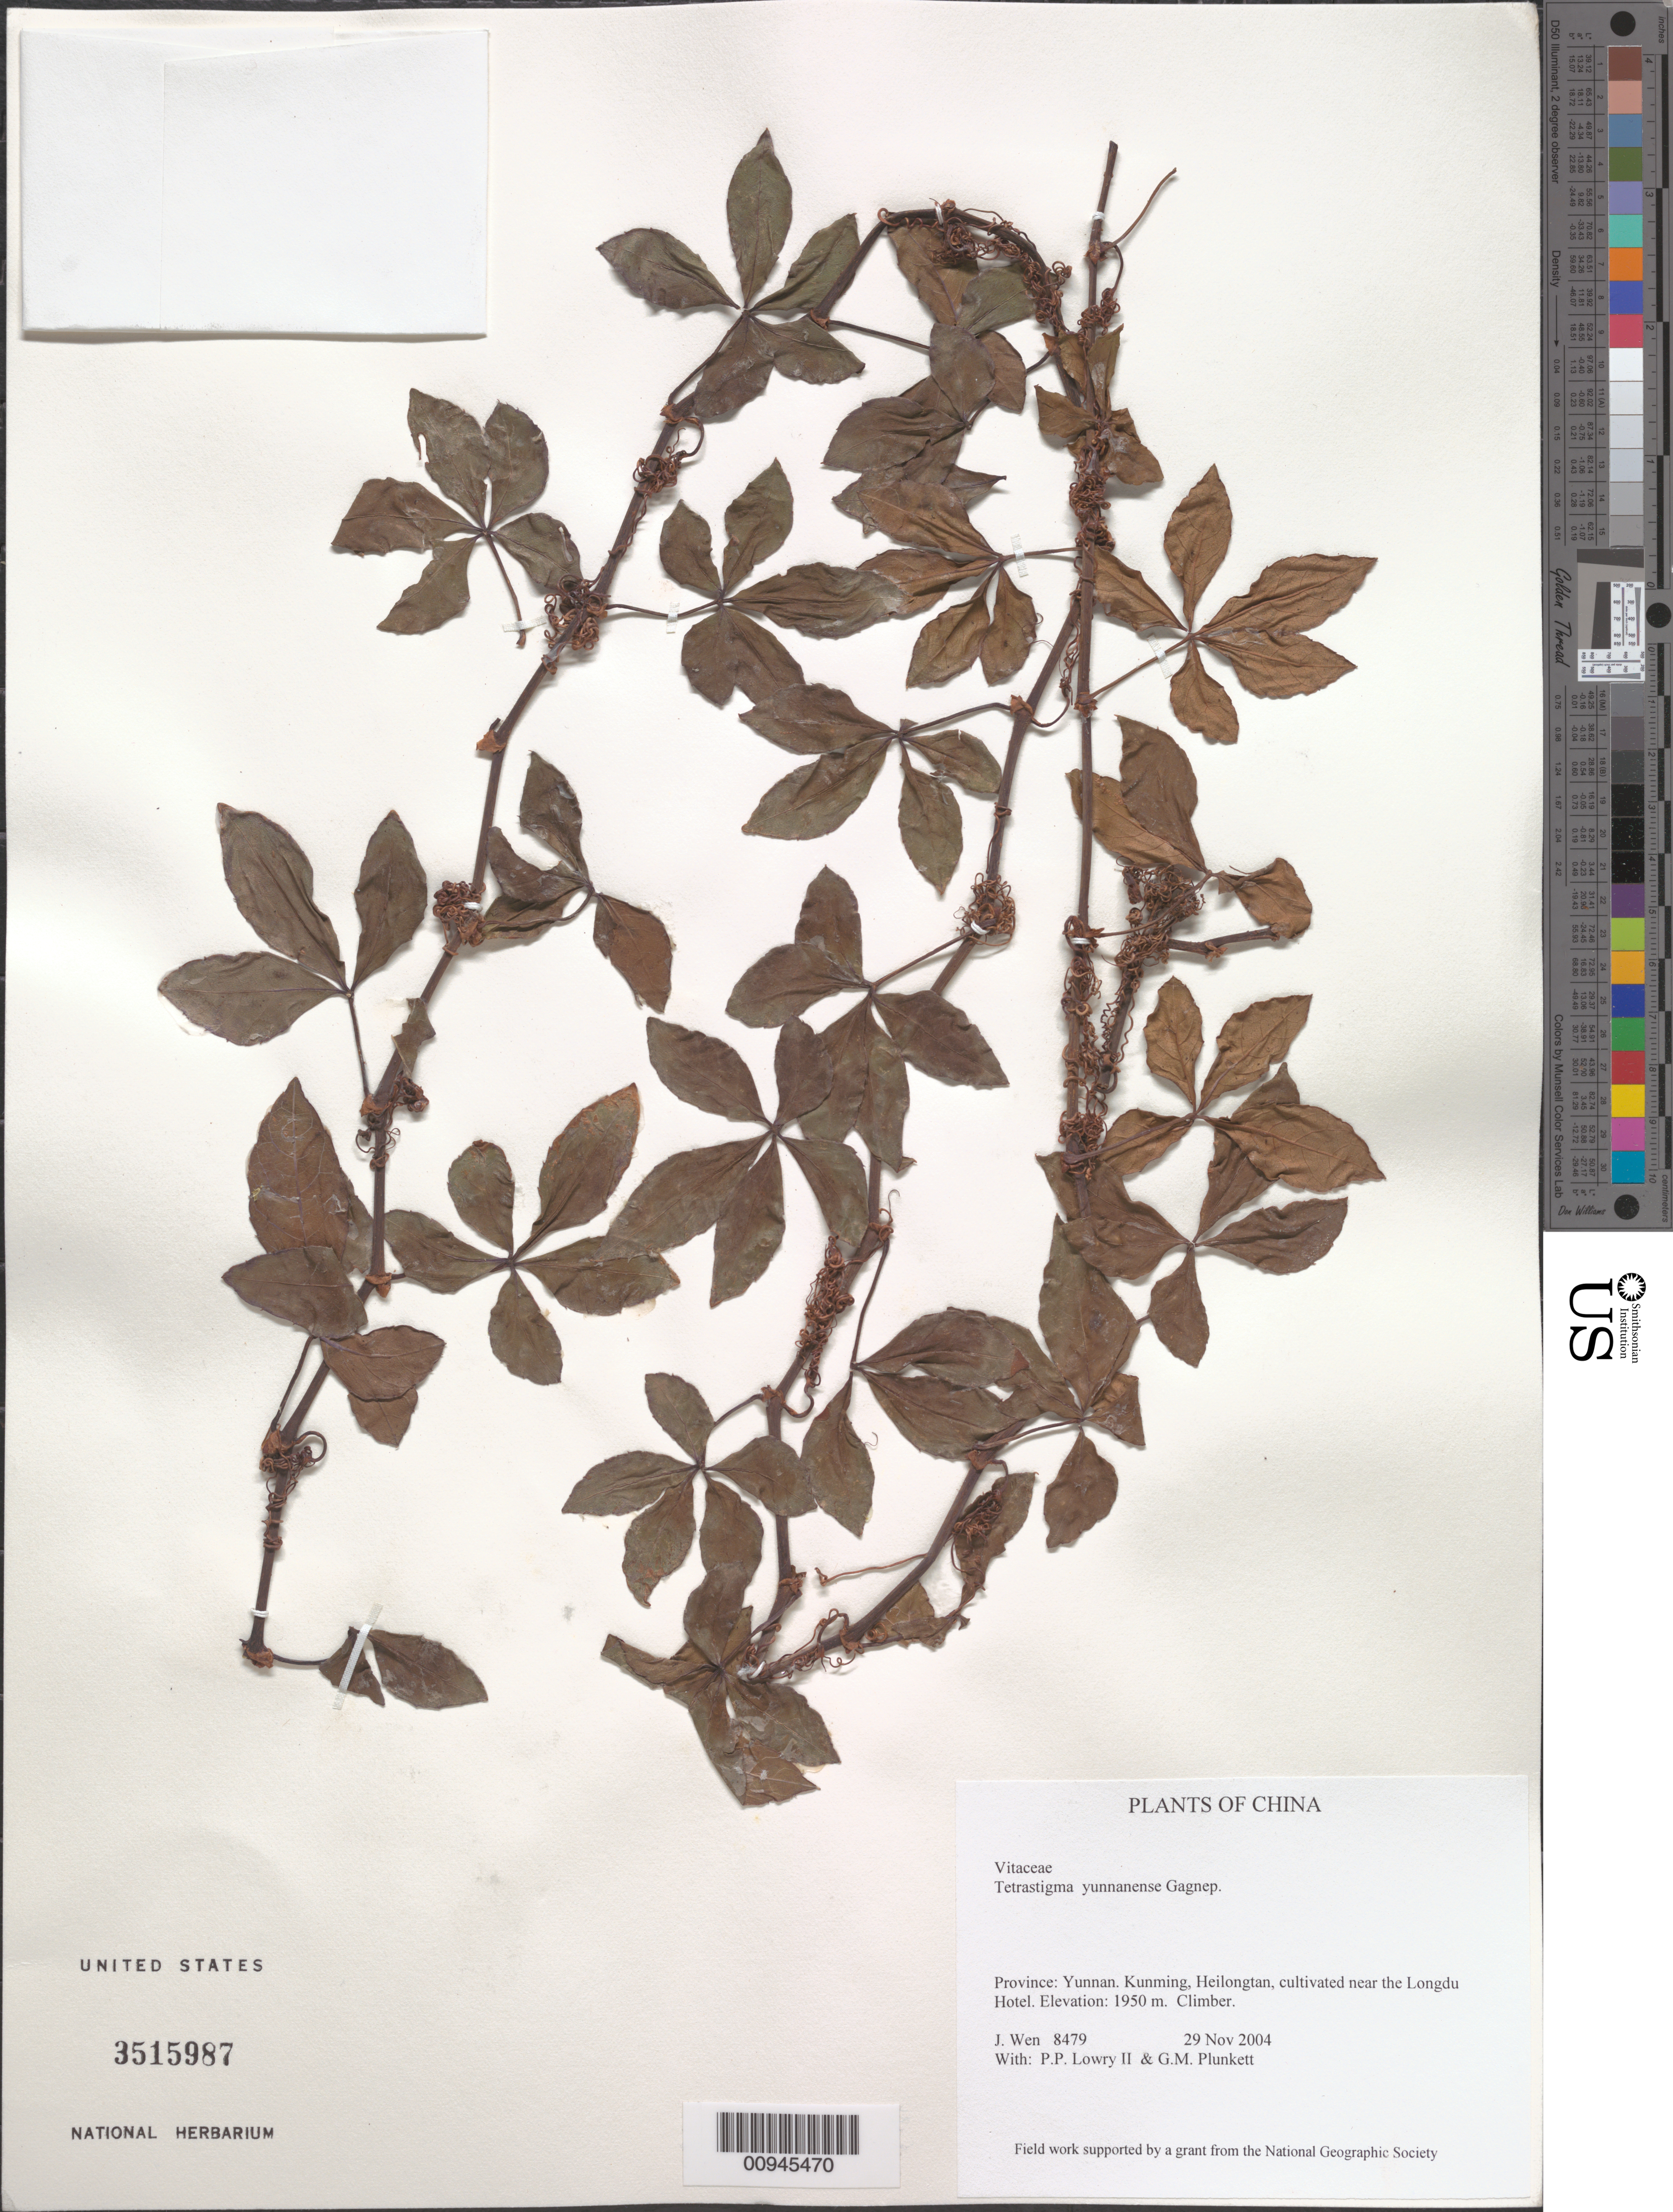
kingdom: Plantae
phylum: Tracheophyta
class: Magnoliopsida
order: Vitales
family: Vitaceae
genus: Tetrastigma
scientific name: Tetrastigma yunnanense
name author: Gagnep.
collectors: J. Wen, P. P. Lowry & G. M. Plunkett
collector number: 8479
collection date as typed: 29 Nov 2004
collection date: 2004-11-29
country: China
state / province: Yunnan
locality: Kunming, Heilongtan, cultivated near the Longdu Hotel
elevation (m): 1950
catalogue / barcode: US 3515987